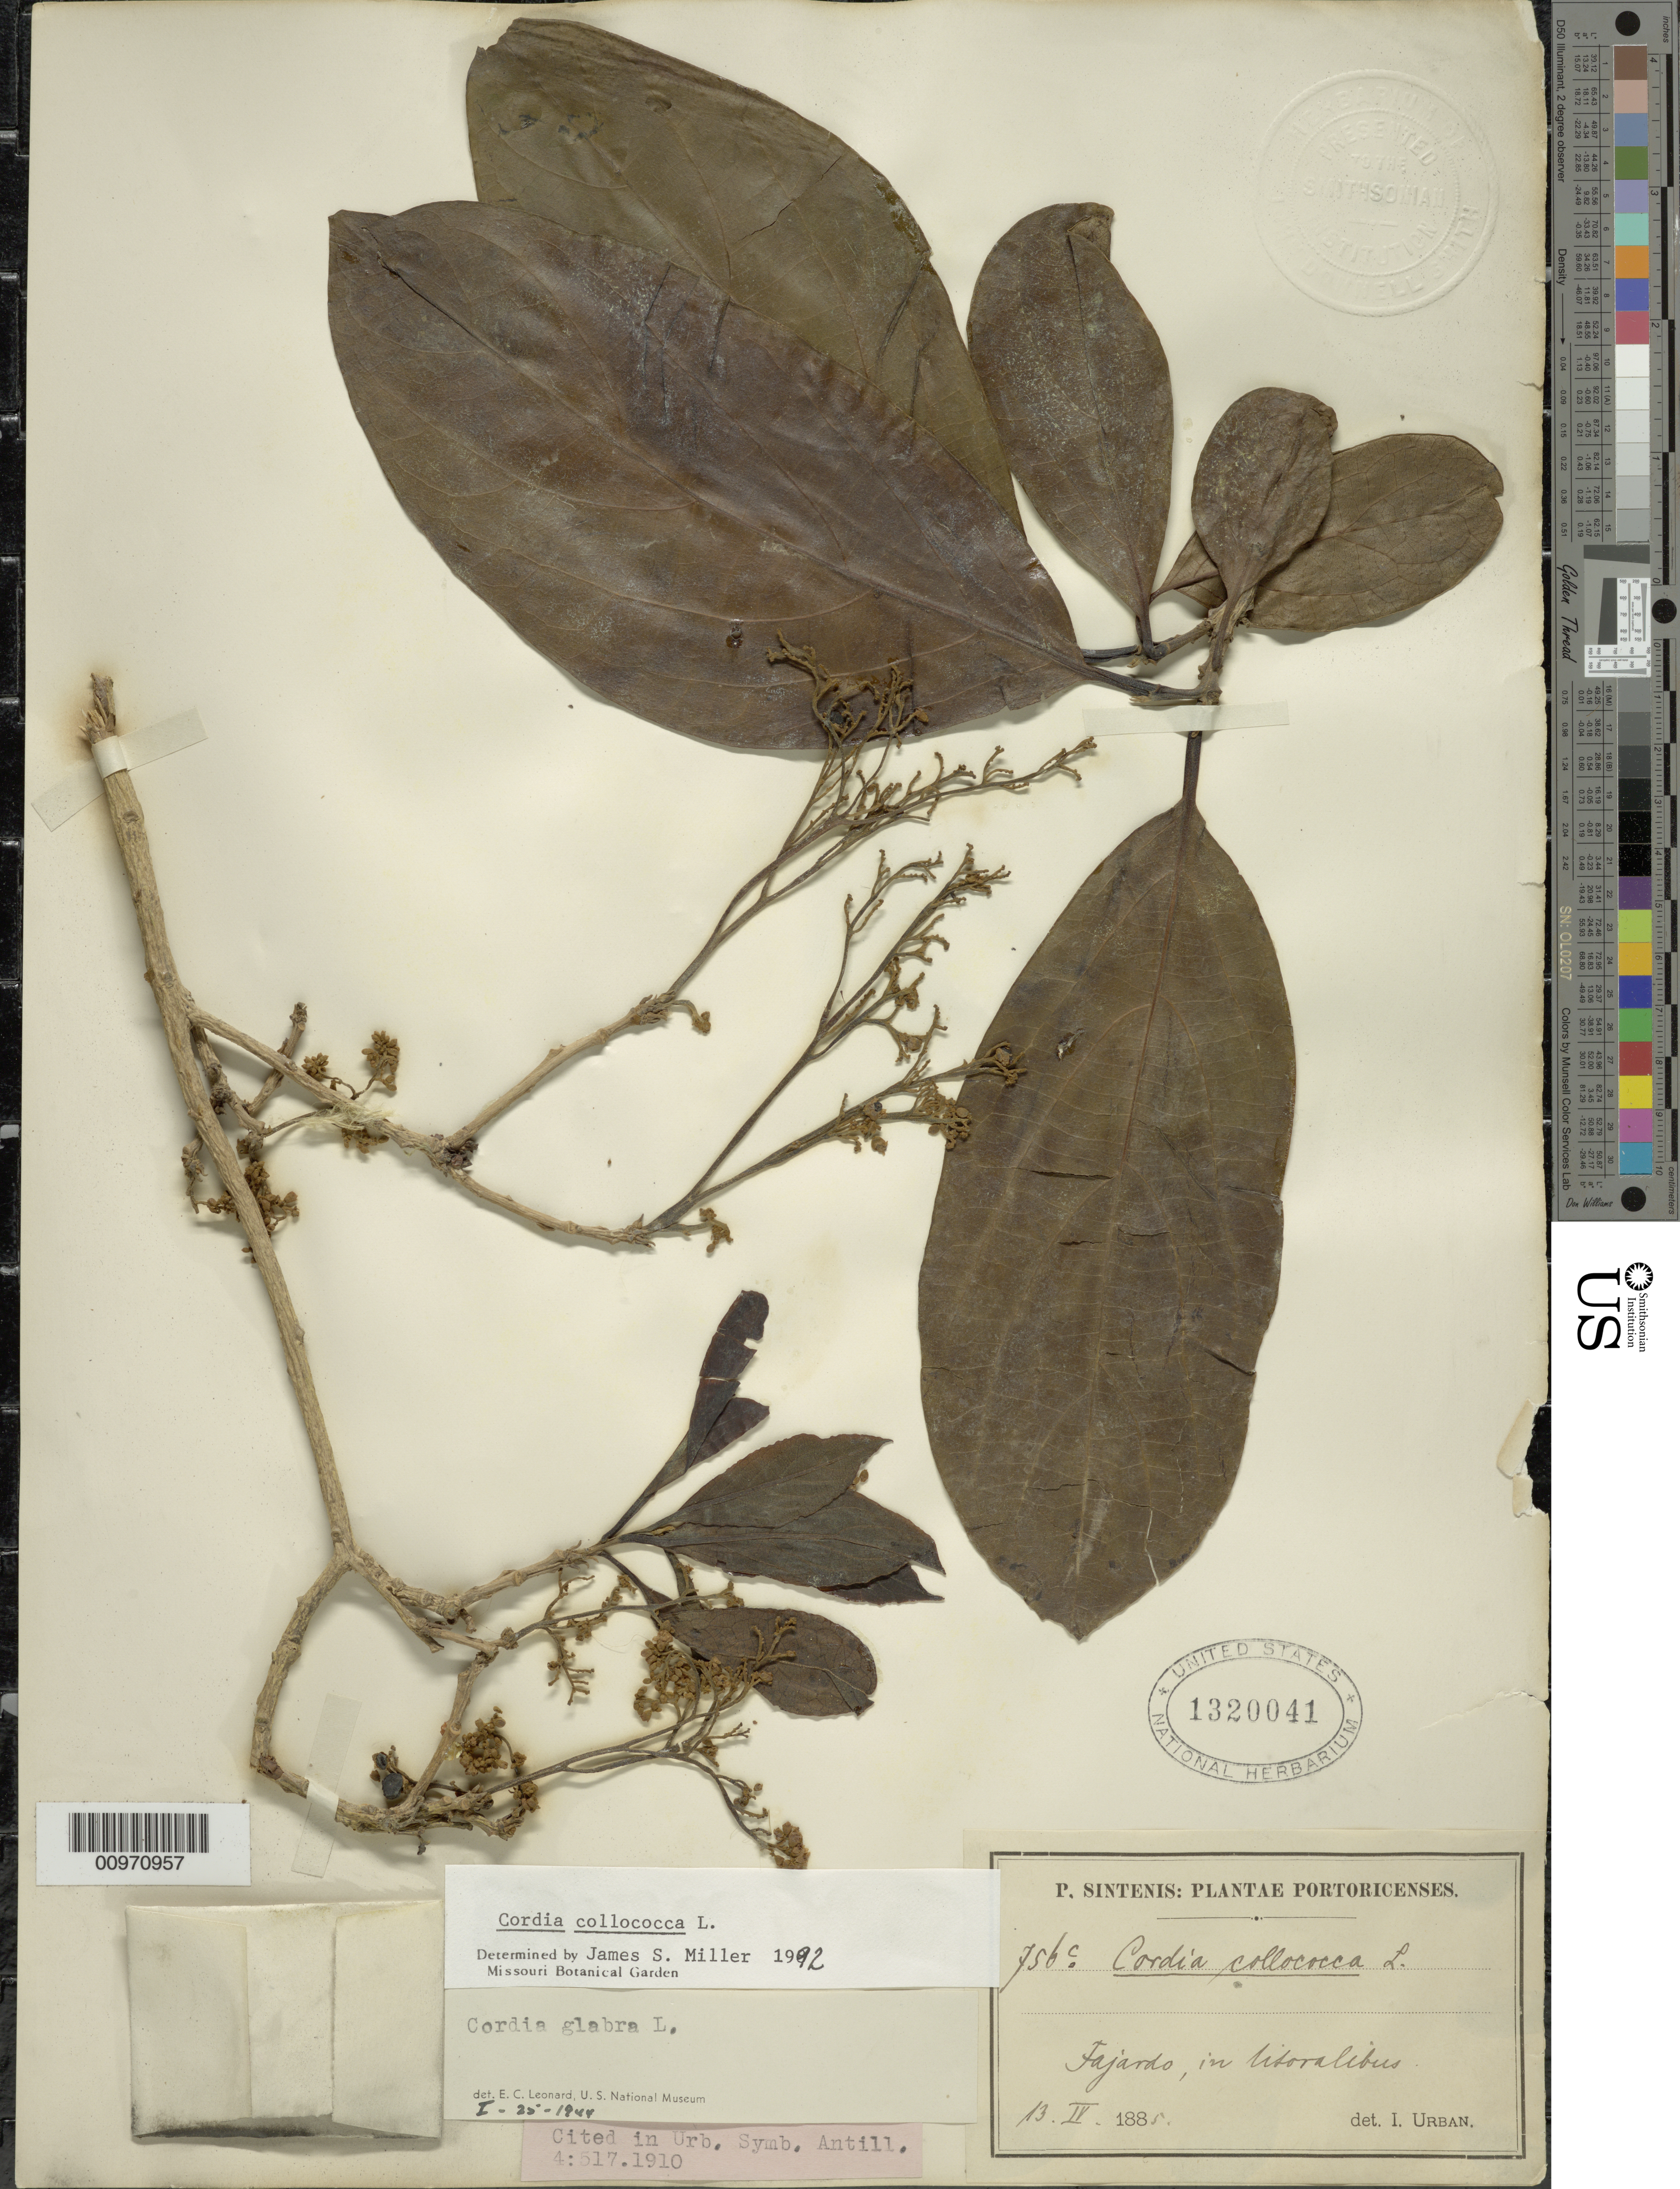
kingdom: Plantae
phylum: Tracheophyta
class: Magnoliopsida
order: Boraginales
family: Cordiaceae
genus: Cordia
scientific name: Cordia collococca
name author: L.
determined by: Miller, James S., (MO), Missouri Botanical Garden (UNITED STATES)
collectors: P. Sintenis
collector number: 756c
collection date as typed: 13 Apr 1885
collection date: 1885-04-13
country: Puerto Rico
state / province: Fajardo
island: Puerto Rico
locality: Fajardo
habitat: In litoralibus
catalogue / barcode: US 1320041